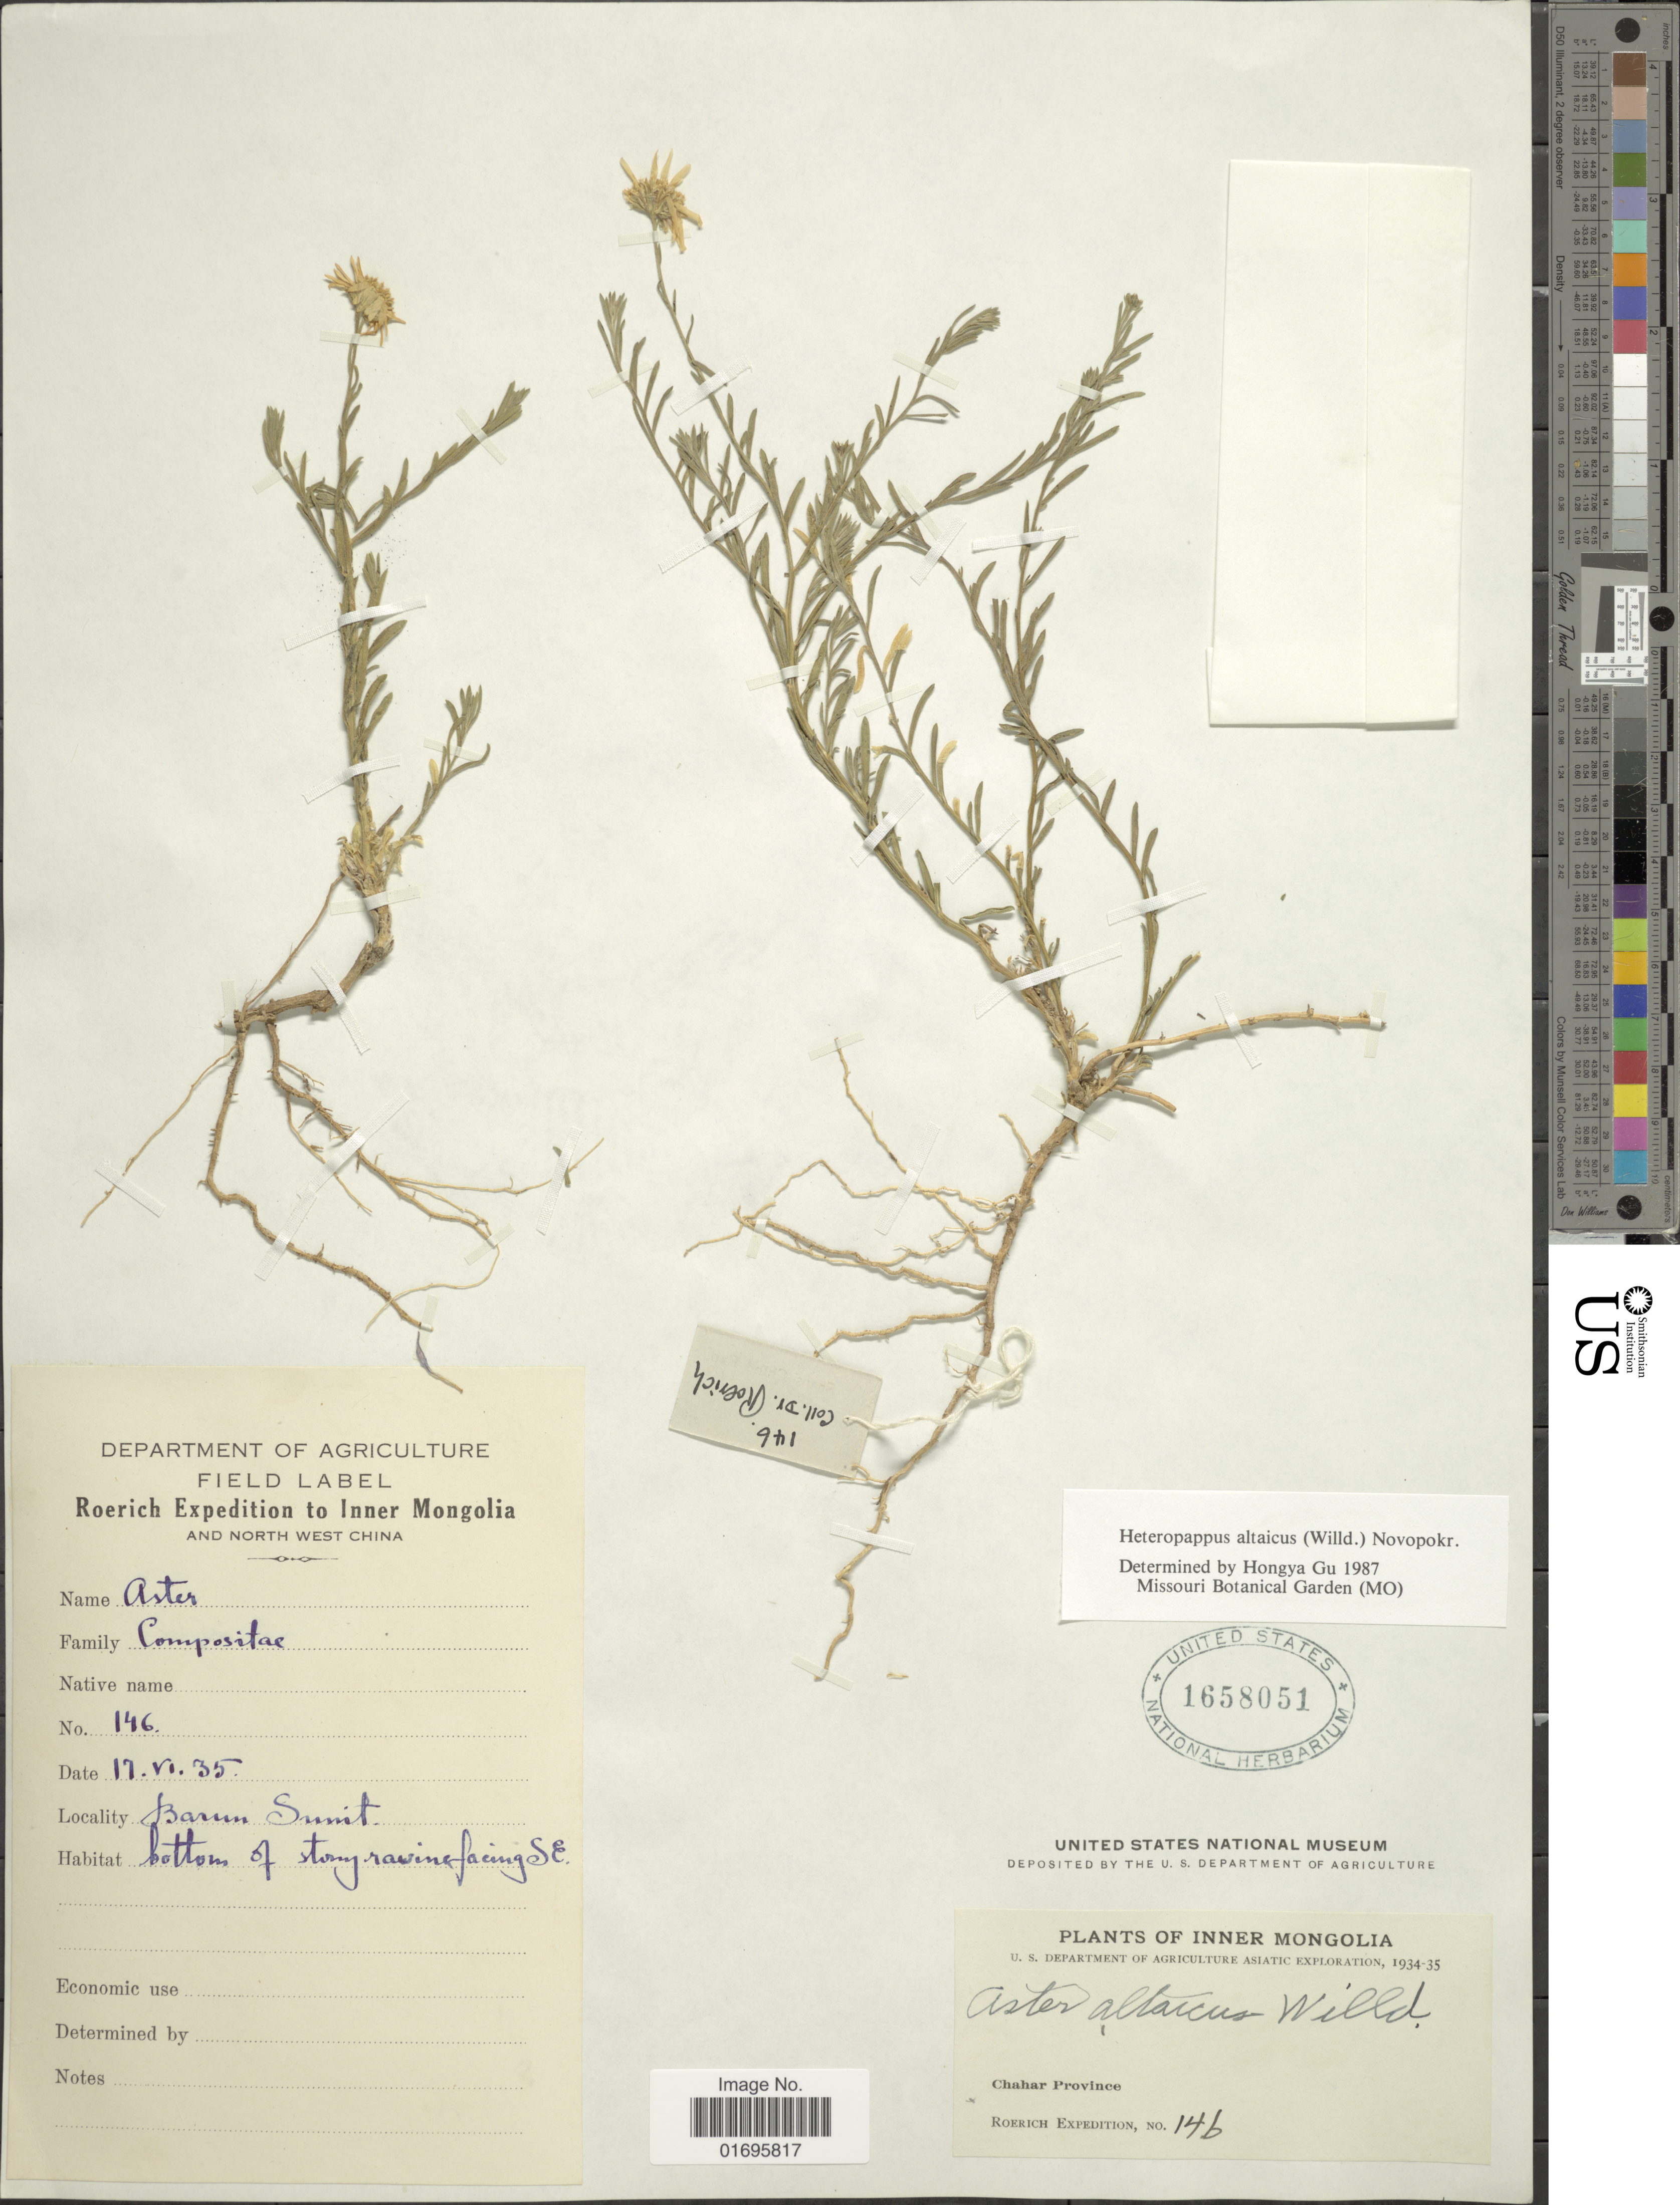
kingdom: Plantae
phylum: Tracheophyta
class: Magnoliopsida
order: Asterales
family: Asteraceae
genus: Heteropappus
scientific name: Heteropappus altaicus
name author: (Willd.) Novopokr.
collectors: Roerich Expedition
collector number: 146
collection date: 1935-06-17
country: China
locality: Inner Magolia. Chahar Province. Barun Sunit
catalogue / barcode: US 1658051